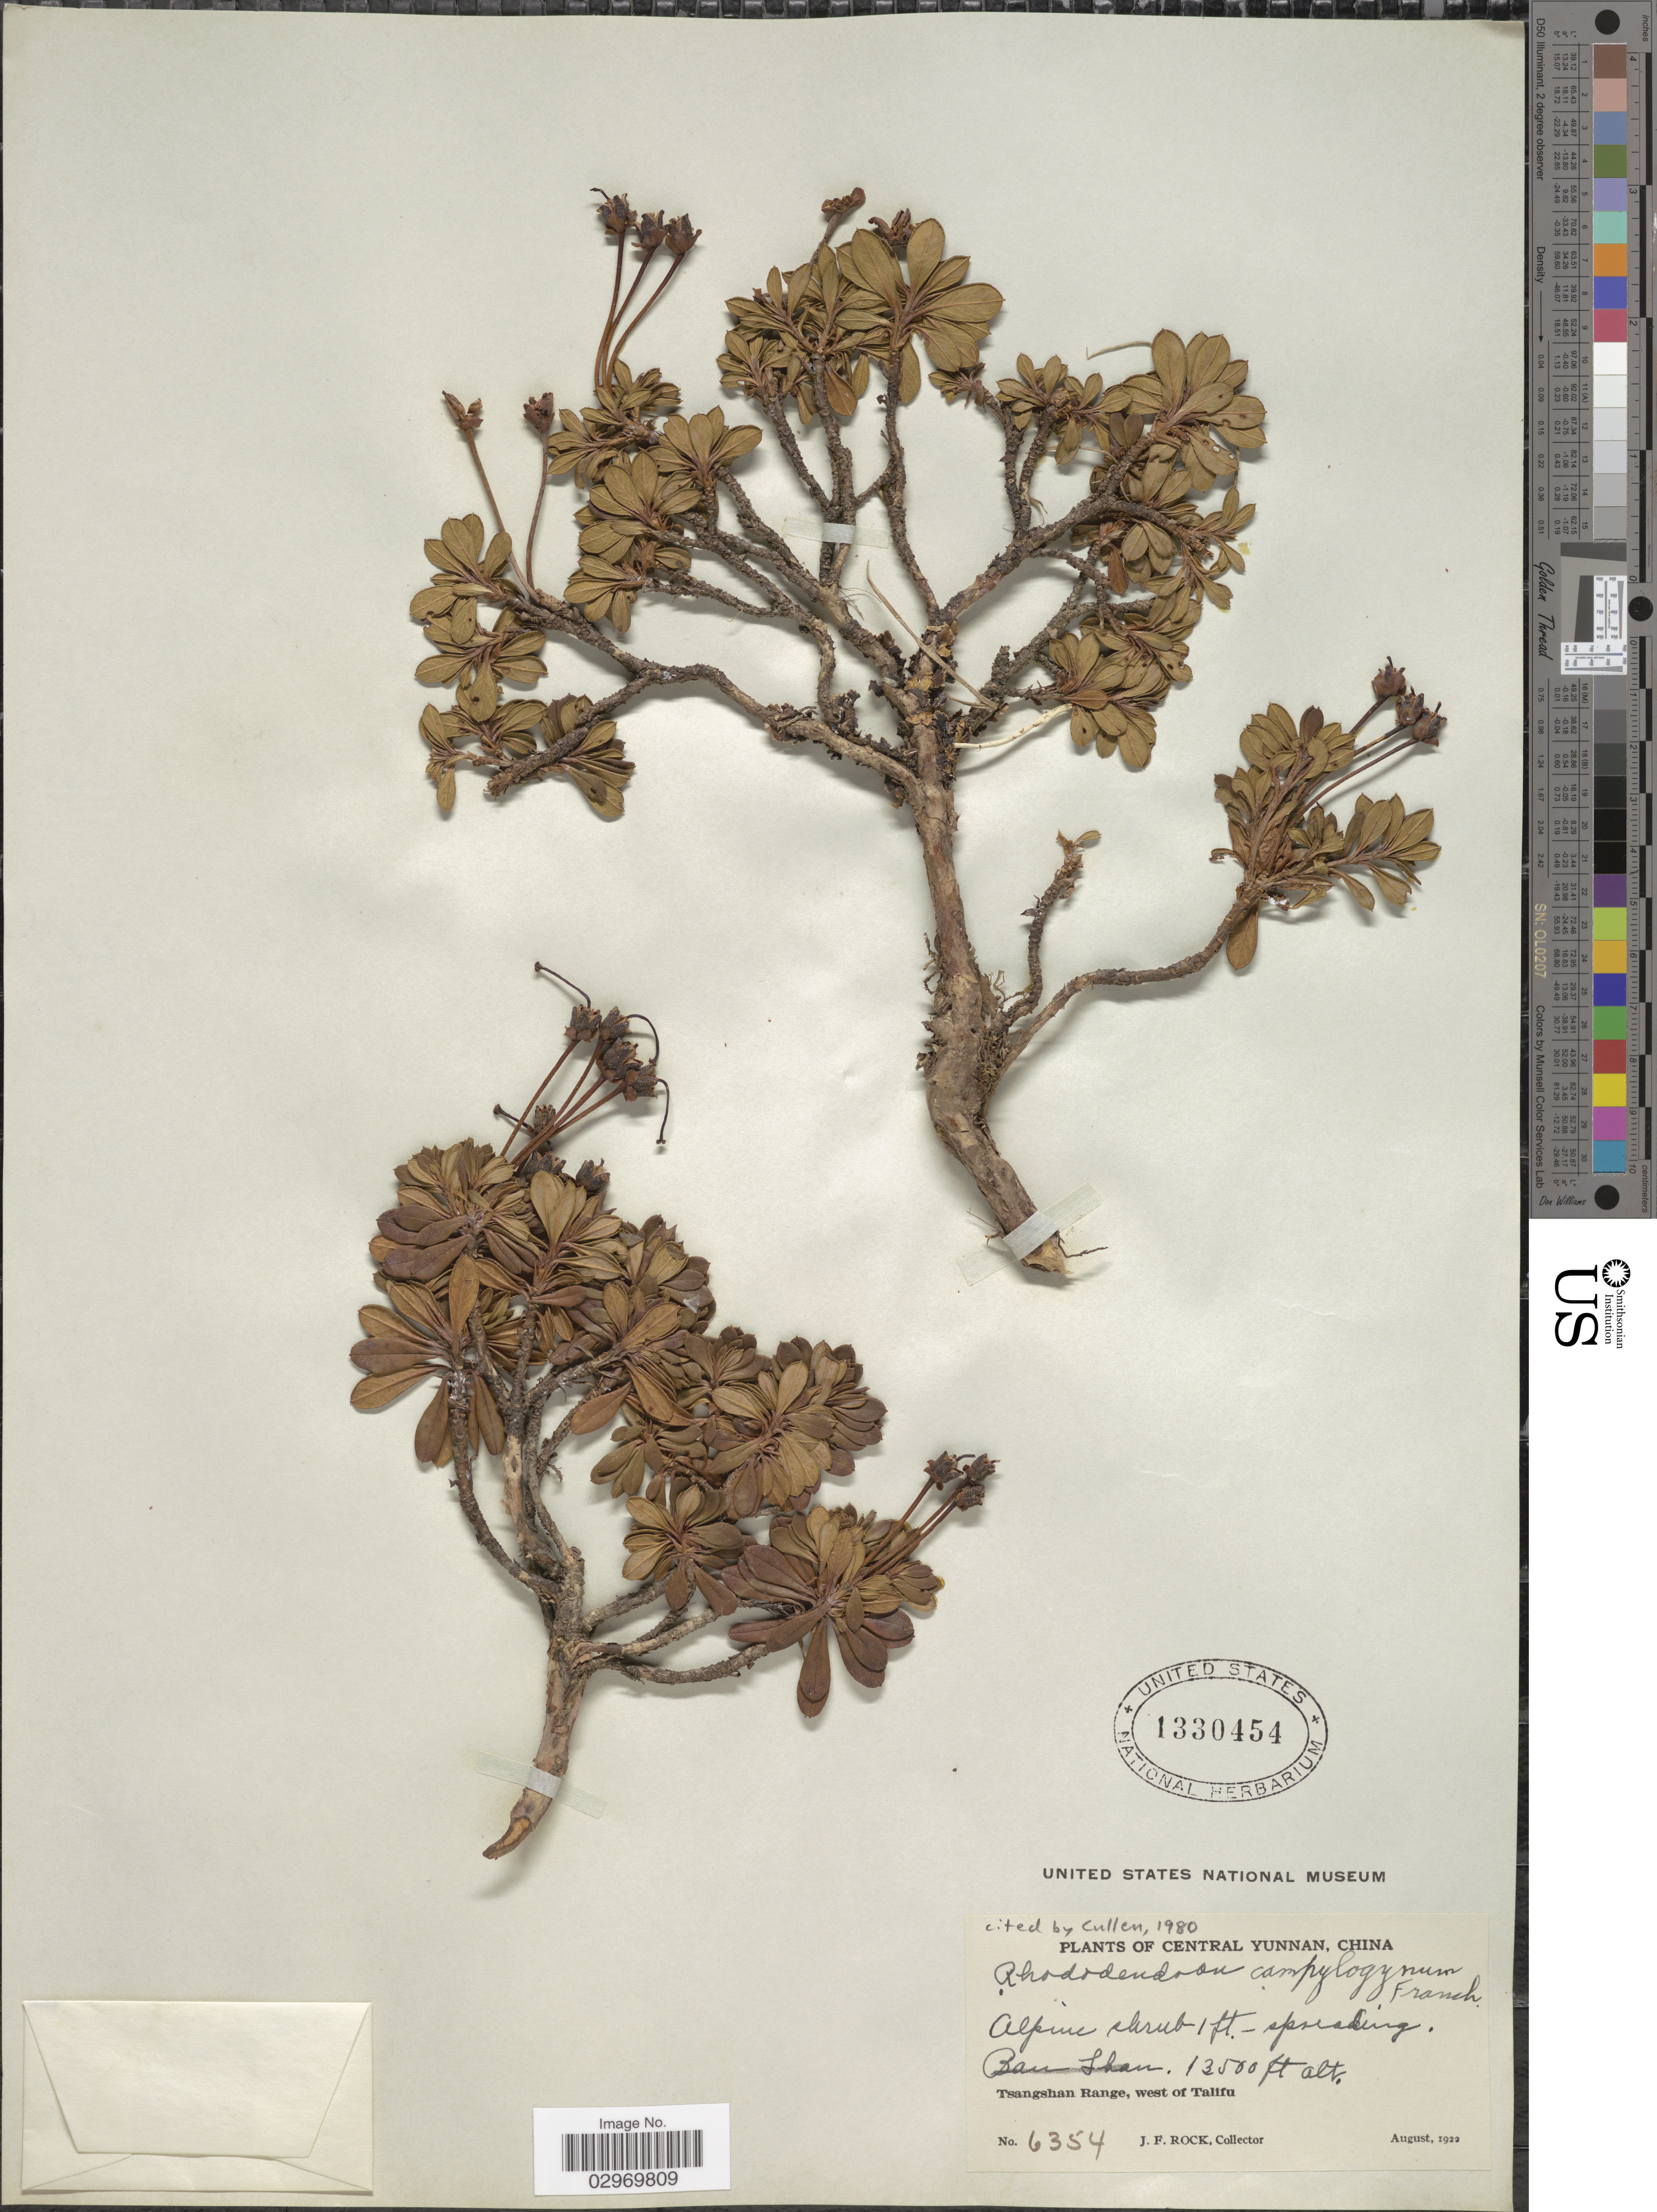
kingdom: Plantae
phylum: Tracheophyta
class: Magnoliopsida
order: Ericales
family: Ericaceae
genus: Rhododendron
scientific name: Rhododendron campylogynum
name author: Franch.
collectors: J. Rock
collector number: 6354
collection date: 1922-08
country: China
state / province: Yunnan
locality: Central Yunnan. Tsangshan Range, west of Talifu.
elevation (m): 4115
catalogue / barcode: US 1330454